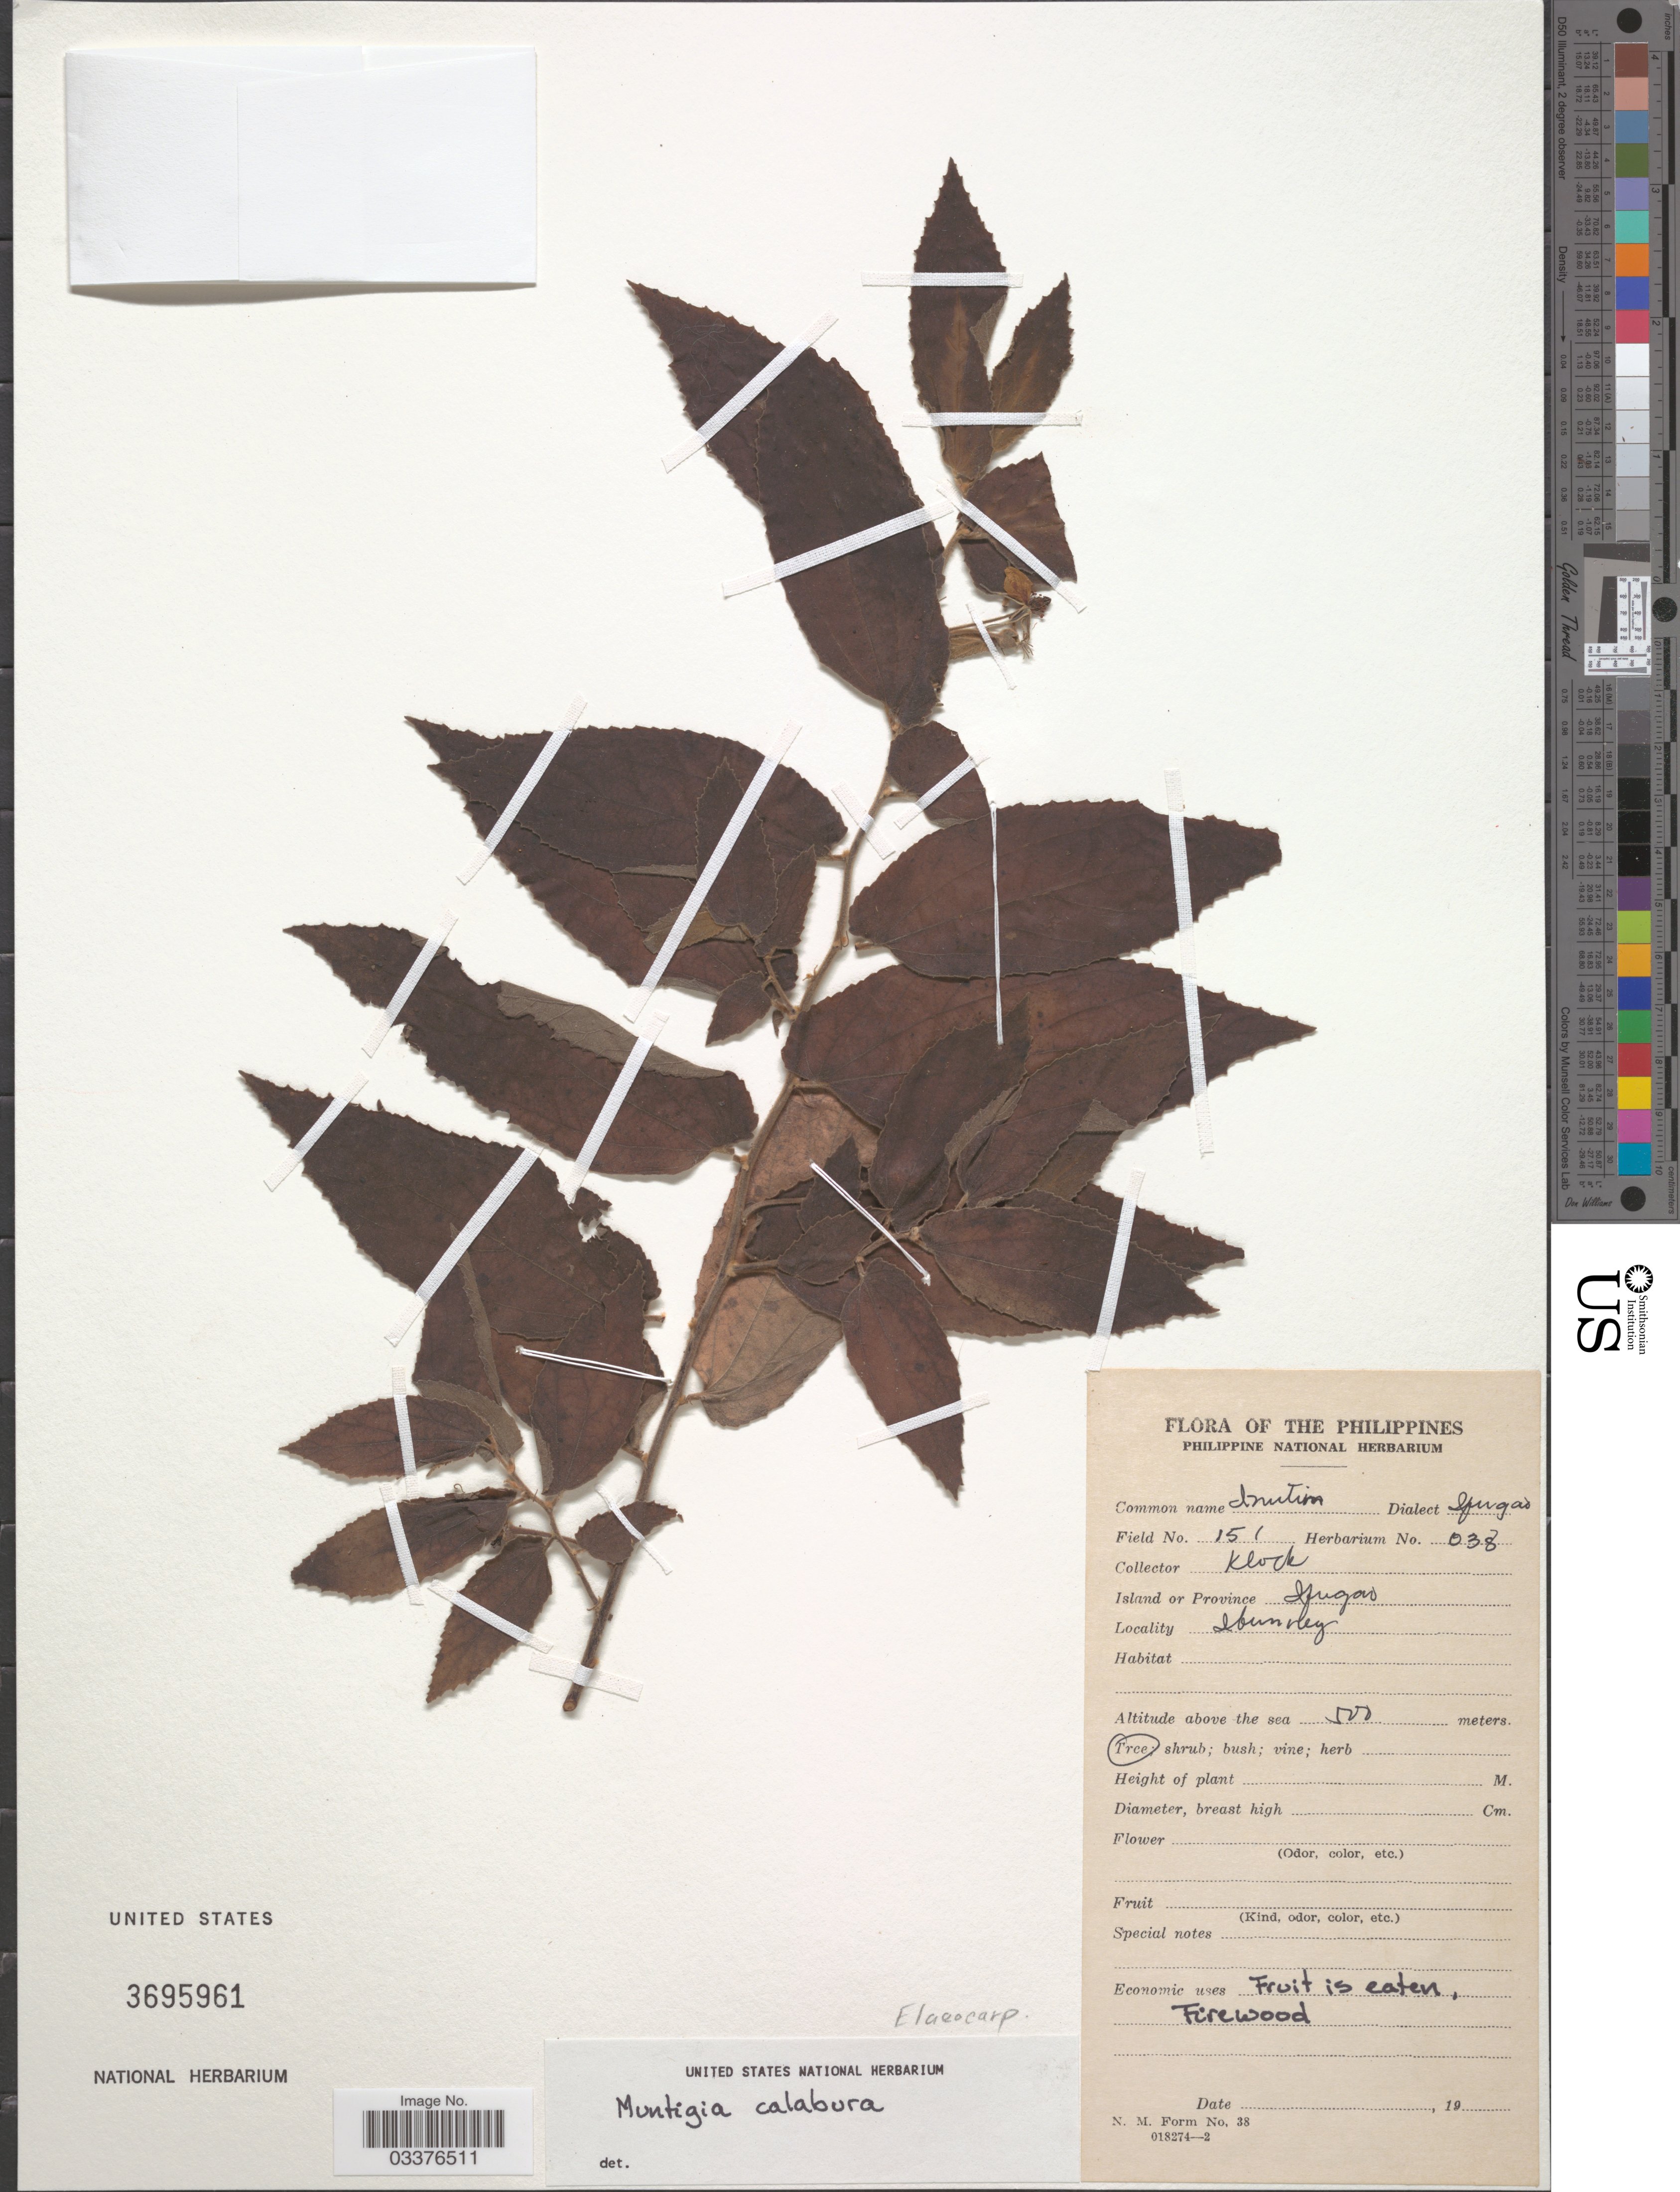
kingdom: Plantae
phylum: Tracheophyta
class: Magnoliopsida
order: Malvales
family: Muntingiaceae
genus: Muntingia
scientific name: Muntingia calabura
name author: L.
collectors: Klock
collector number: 151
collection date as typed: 19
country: Philippines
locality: Island of Province Ifugao. Ibunney.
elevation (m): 500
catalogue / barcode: US 3695961